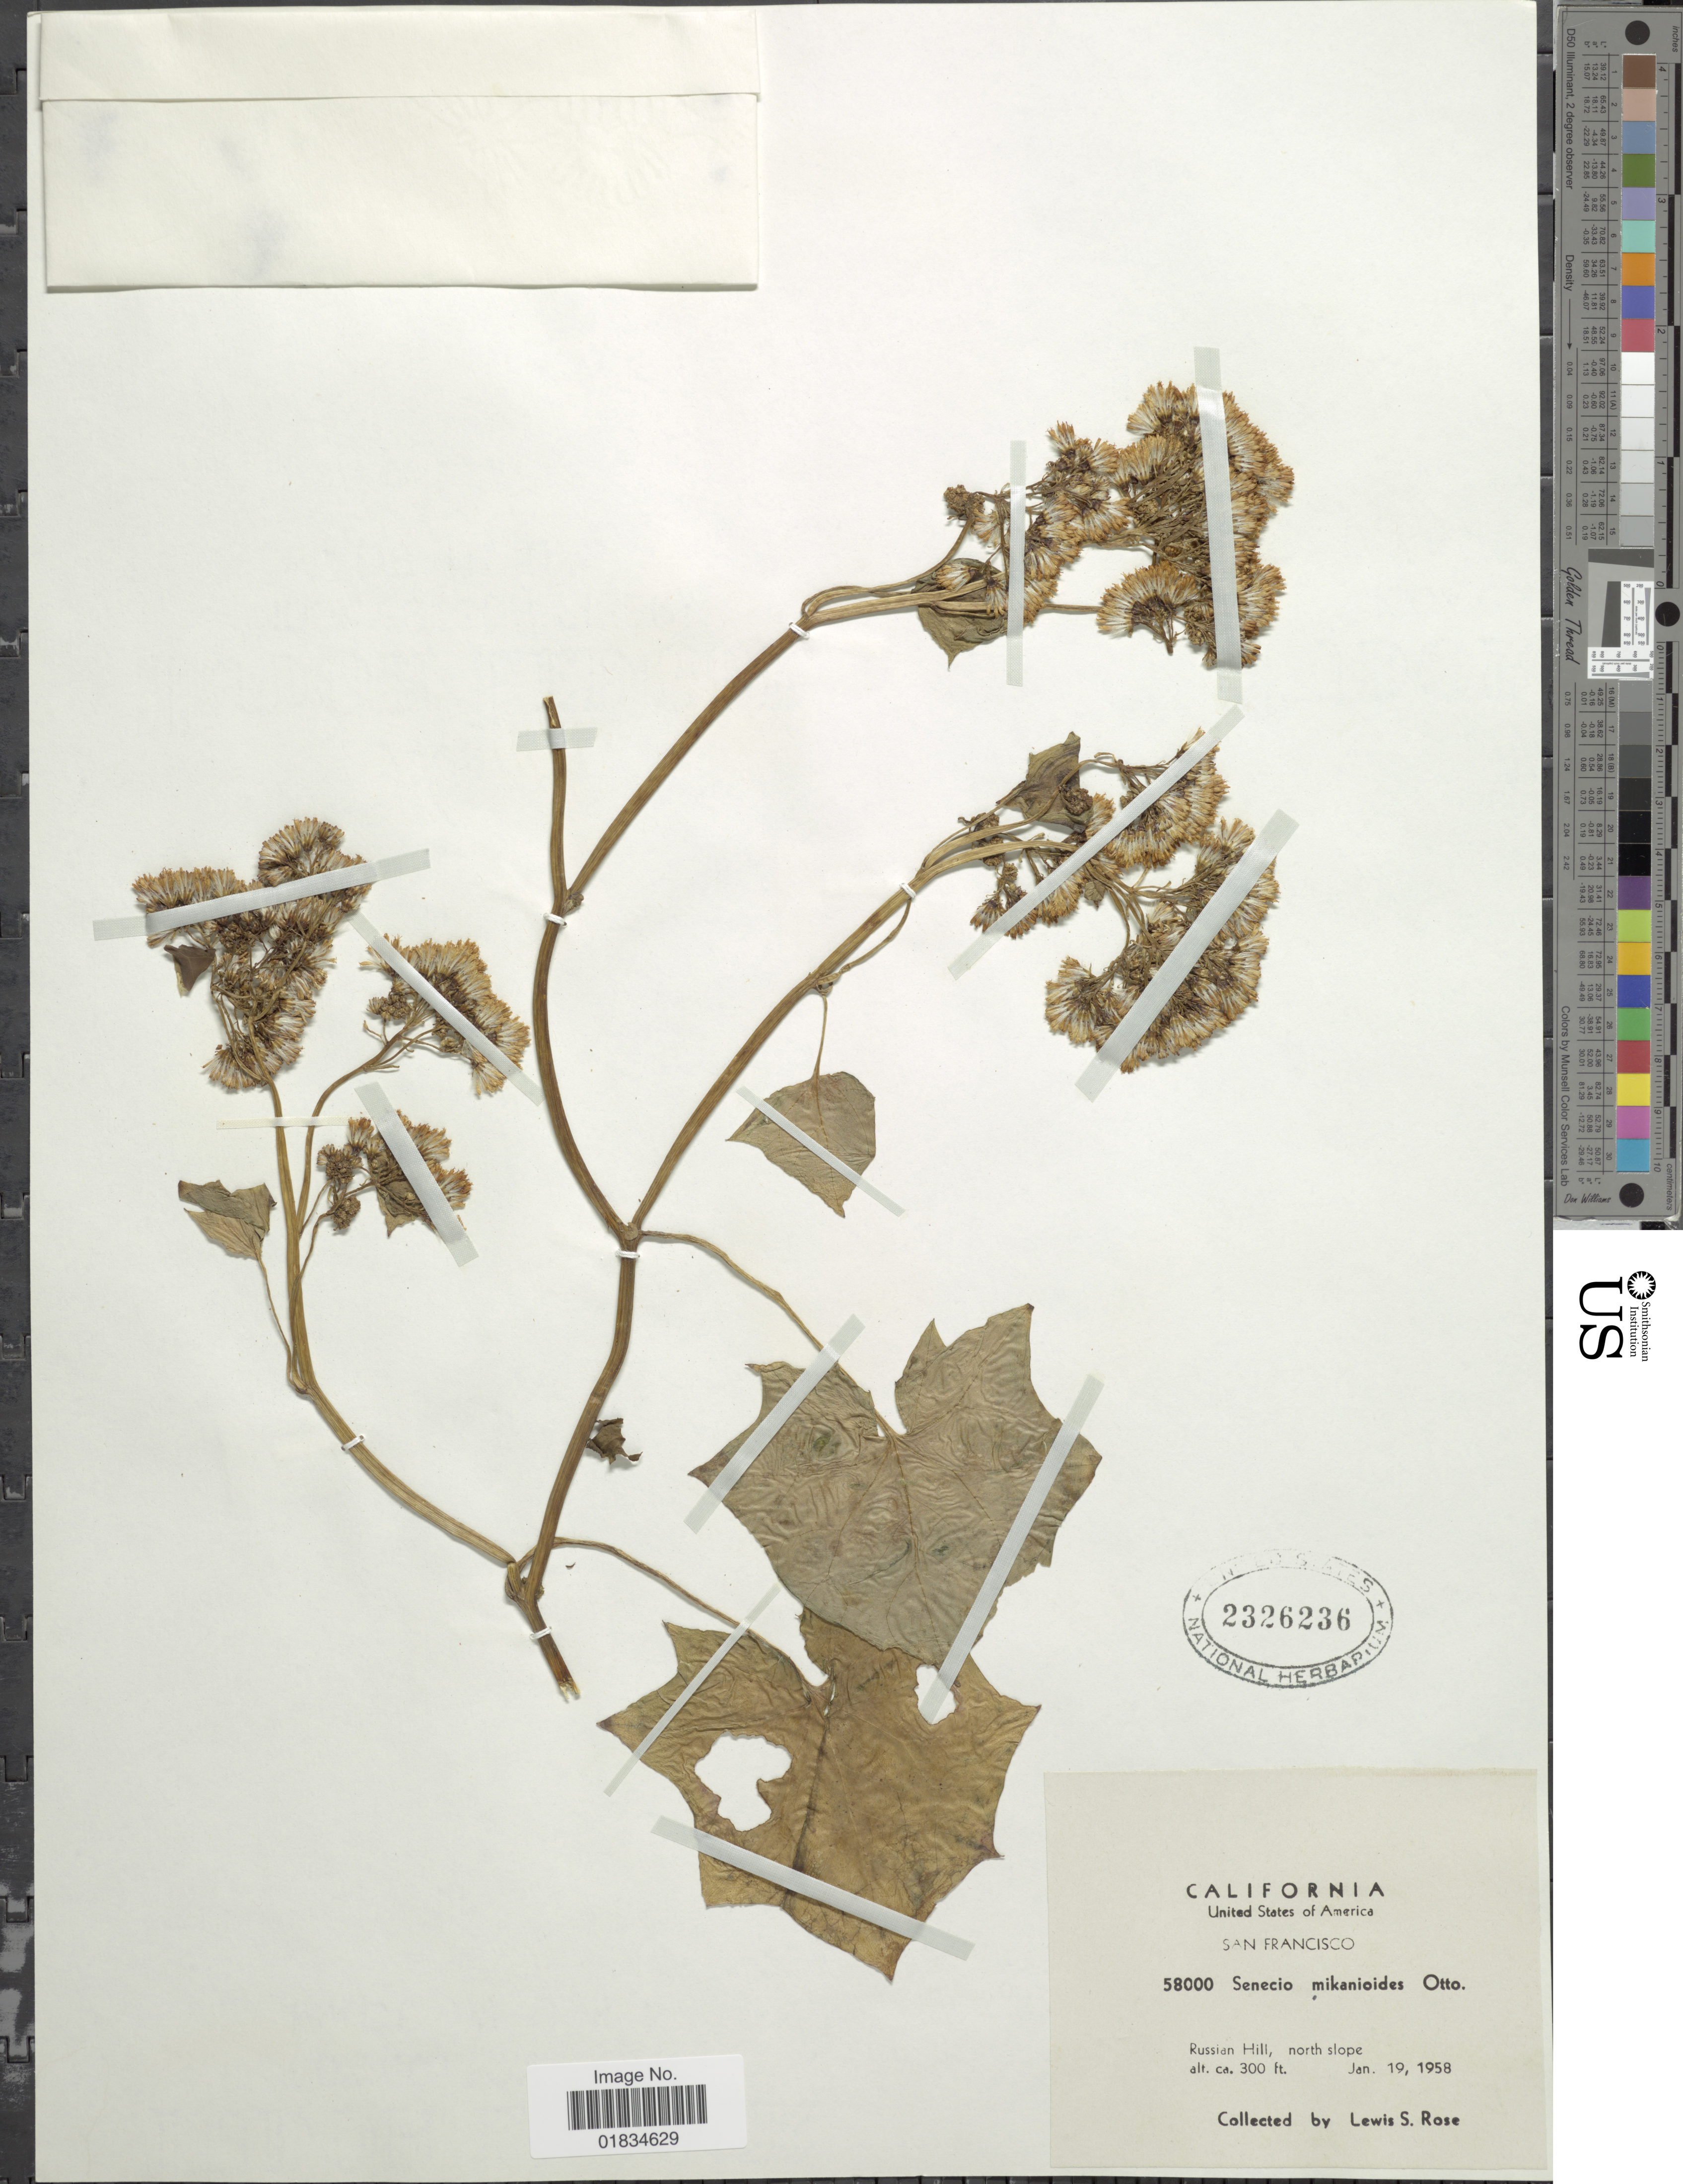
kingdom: Plantae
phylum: Tracheophyta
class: Magnoliopsida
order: Asterales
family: Asteraceae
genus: Senecio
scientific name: Senecio mikanioides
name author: Otto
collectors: L. S. Rose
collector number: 58000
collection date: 1958-01-19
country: United States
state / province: California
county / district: San Francisco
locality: San Francisco, Russian Hill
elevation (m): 91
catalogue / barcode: US 2326236